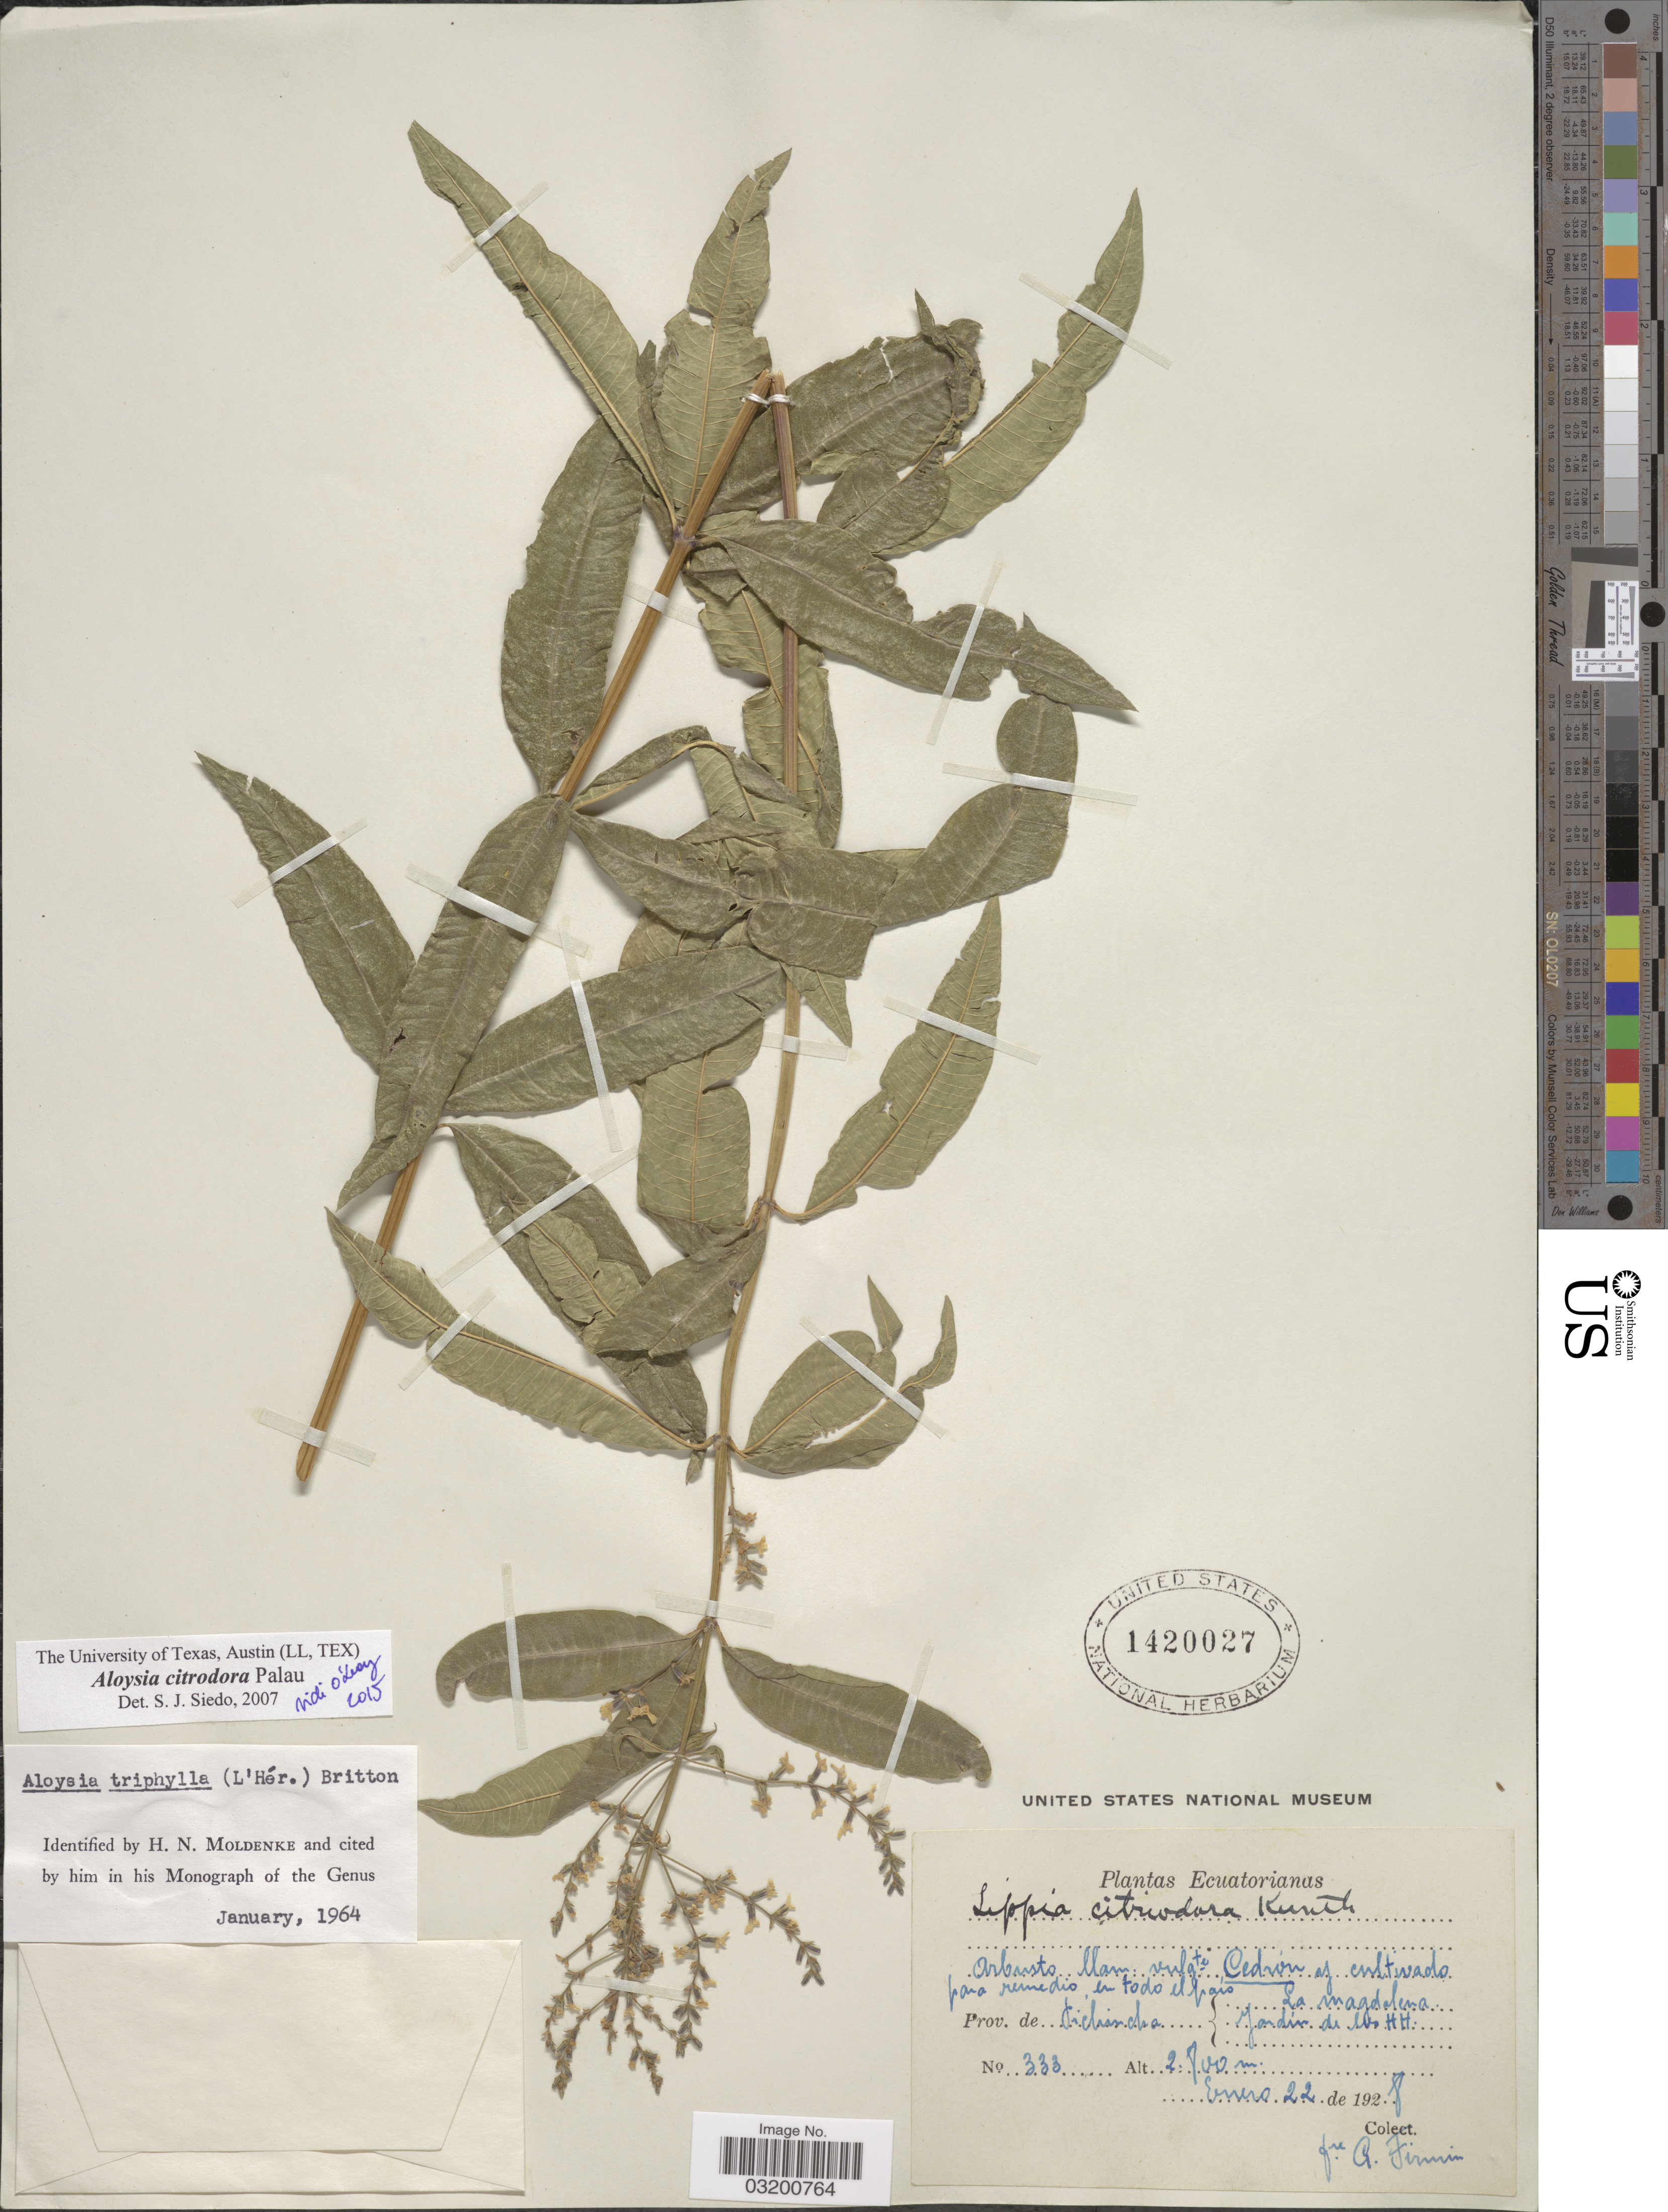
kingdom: Plantae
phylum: Tracheophyta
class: Magnoliopsida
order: Lamiales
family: Verbenaceae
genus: Aloysia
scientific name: Aloysia citrodora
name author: Paláu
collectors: F. Firmin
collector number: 333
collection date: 1928-01-22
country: Ecuador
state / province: Pichincha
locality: La Magdalena, Jardin de los H.H.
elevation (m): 2800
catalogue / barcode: US 1420027